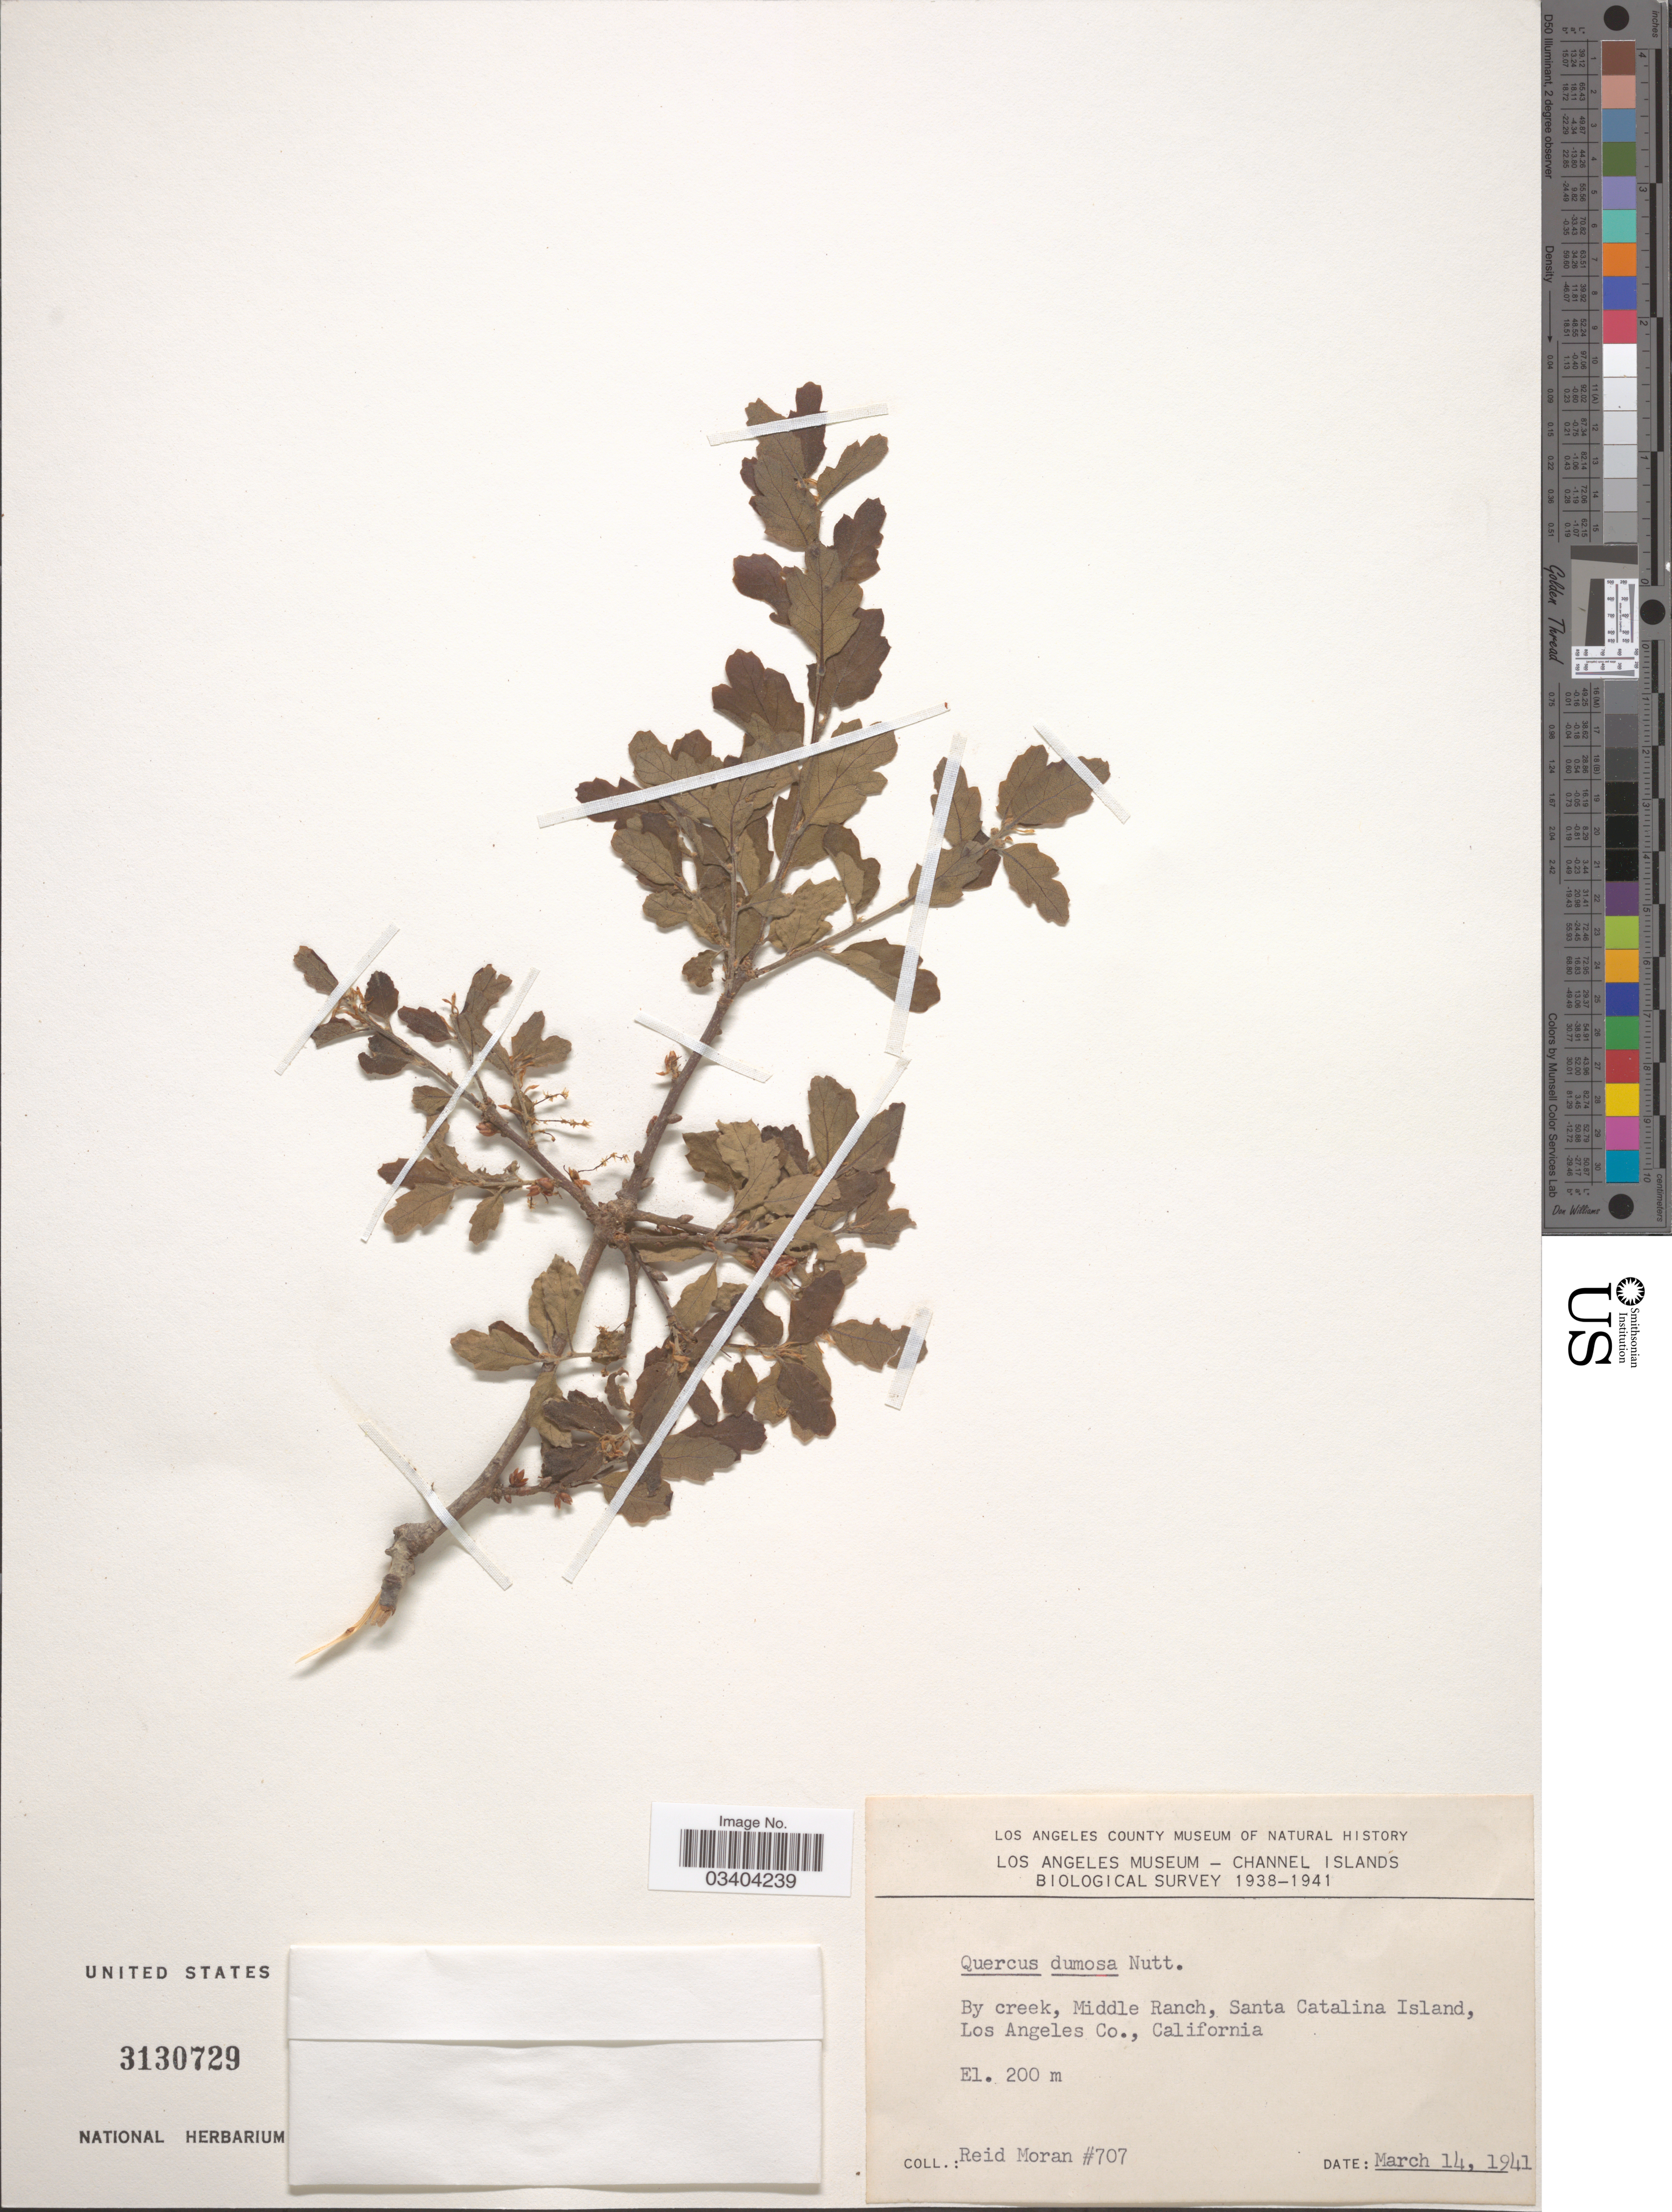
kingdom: Plantae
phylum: Tracheophyta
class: Magnoliopsida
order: Fagales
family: Fagaceae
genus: Quercus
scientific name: Quercus dumosa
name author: Nutt.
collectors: R. Moran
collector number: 707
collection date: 1941-03-14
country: United States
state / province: California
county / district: Los Angeles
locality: Channel Islands. By creek, Middle Ranch, Santa Catalina Island, Los Angeles Co.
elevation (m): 200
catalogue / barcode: US 3130729